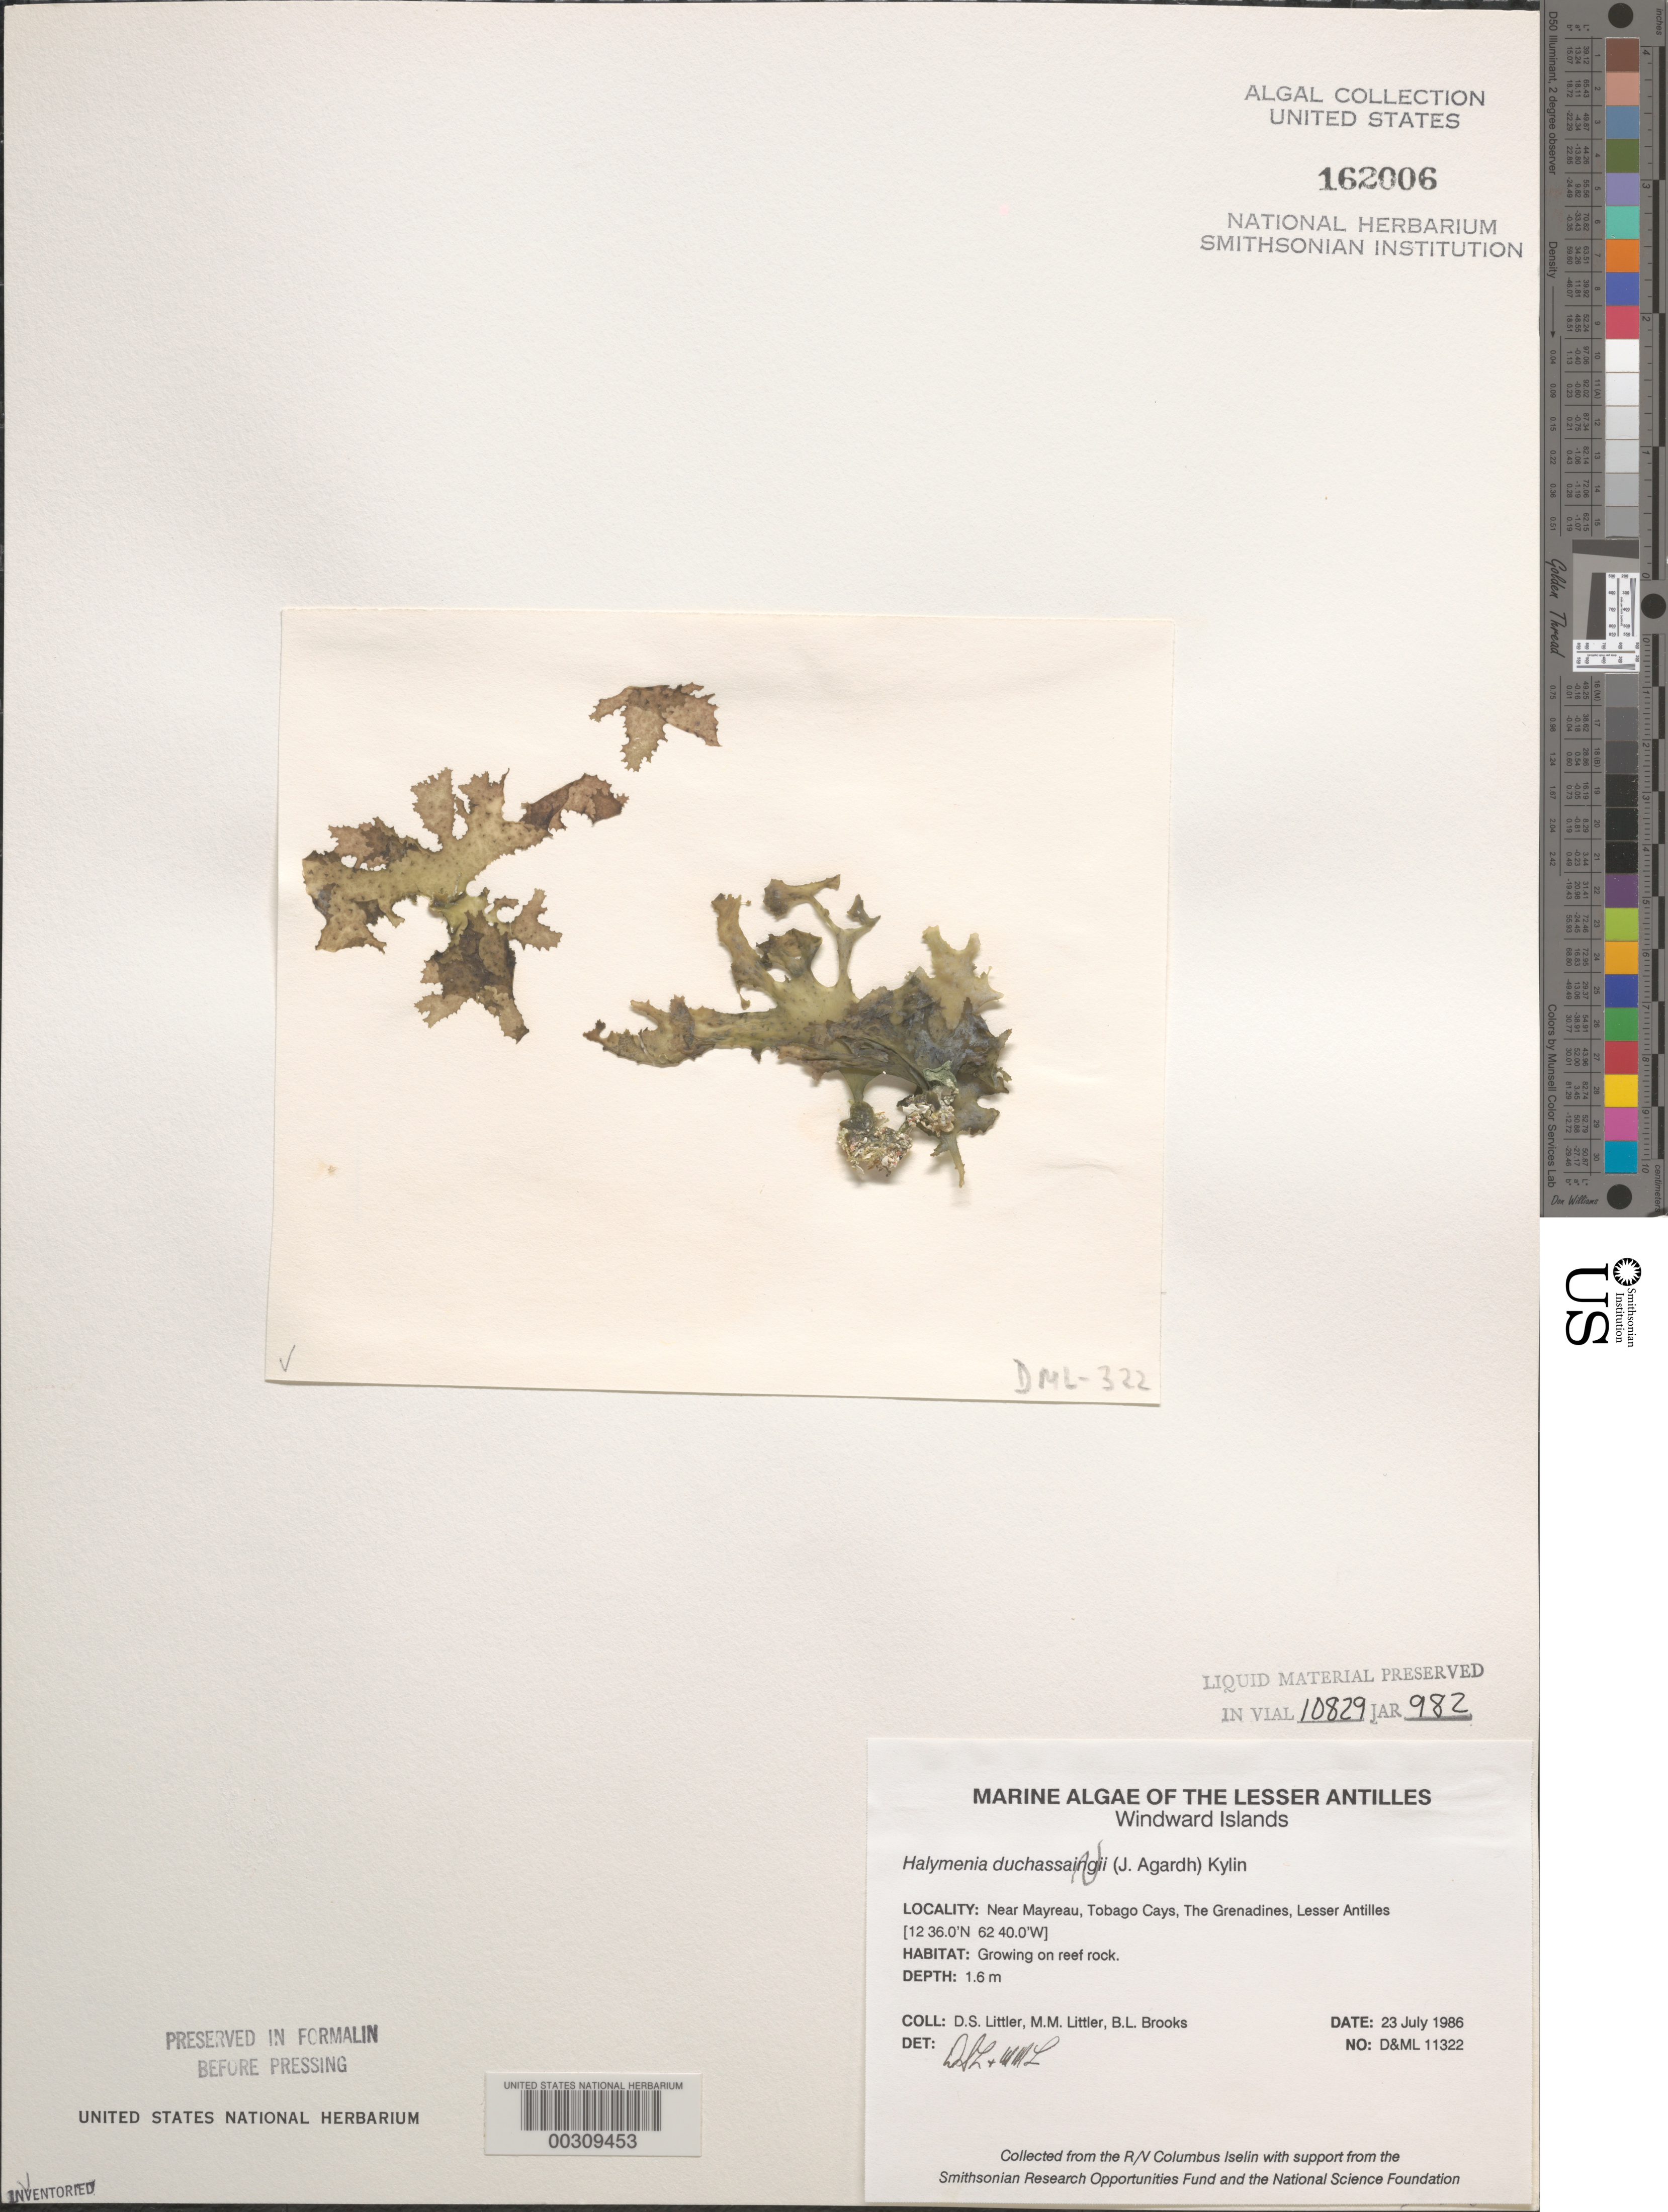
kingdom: Plantae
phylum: Rhodophyta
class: Florideophyceae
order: Halymeniales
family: Halymeniaceae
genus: Halymenia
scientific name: Halymenia duchassaignii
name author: (J. Agardh) Kylin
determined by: Littler, D. S.; Littler, M. M.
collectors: D. S. Littler, M. M. Littler & B. Brooks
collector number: D&ML 11322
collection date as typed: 23 Jul 1986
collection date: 1986-07-23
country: St. Vincent - Grenadines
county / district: Grenadines Parish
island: Mayreau [Mayereau]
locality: Near Mayreau (Mayereau)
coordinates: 12 36' 00" N, 62 40' 00" W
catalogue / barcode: US 162006